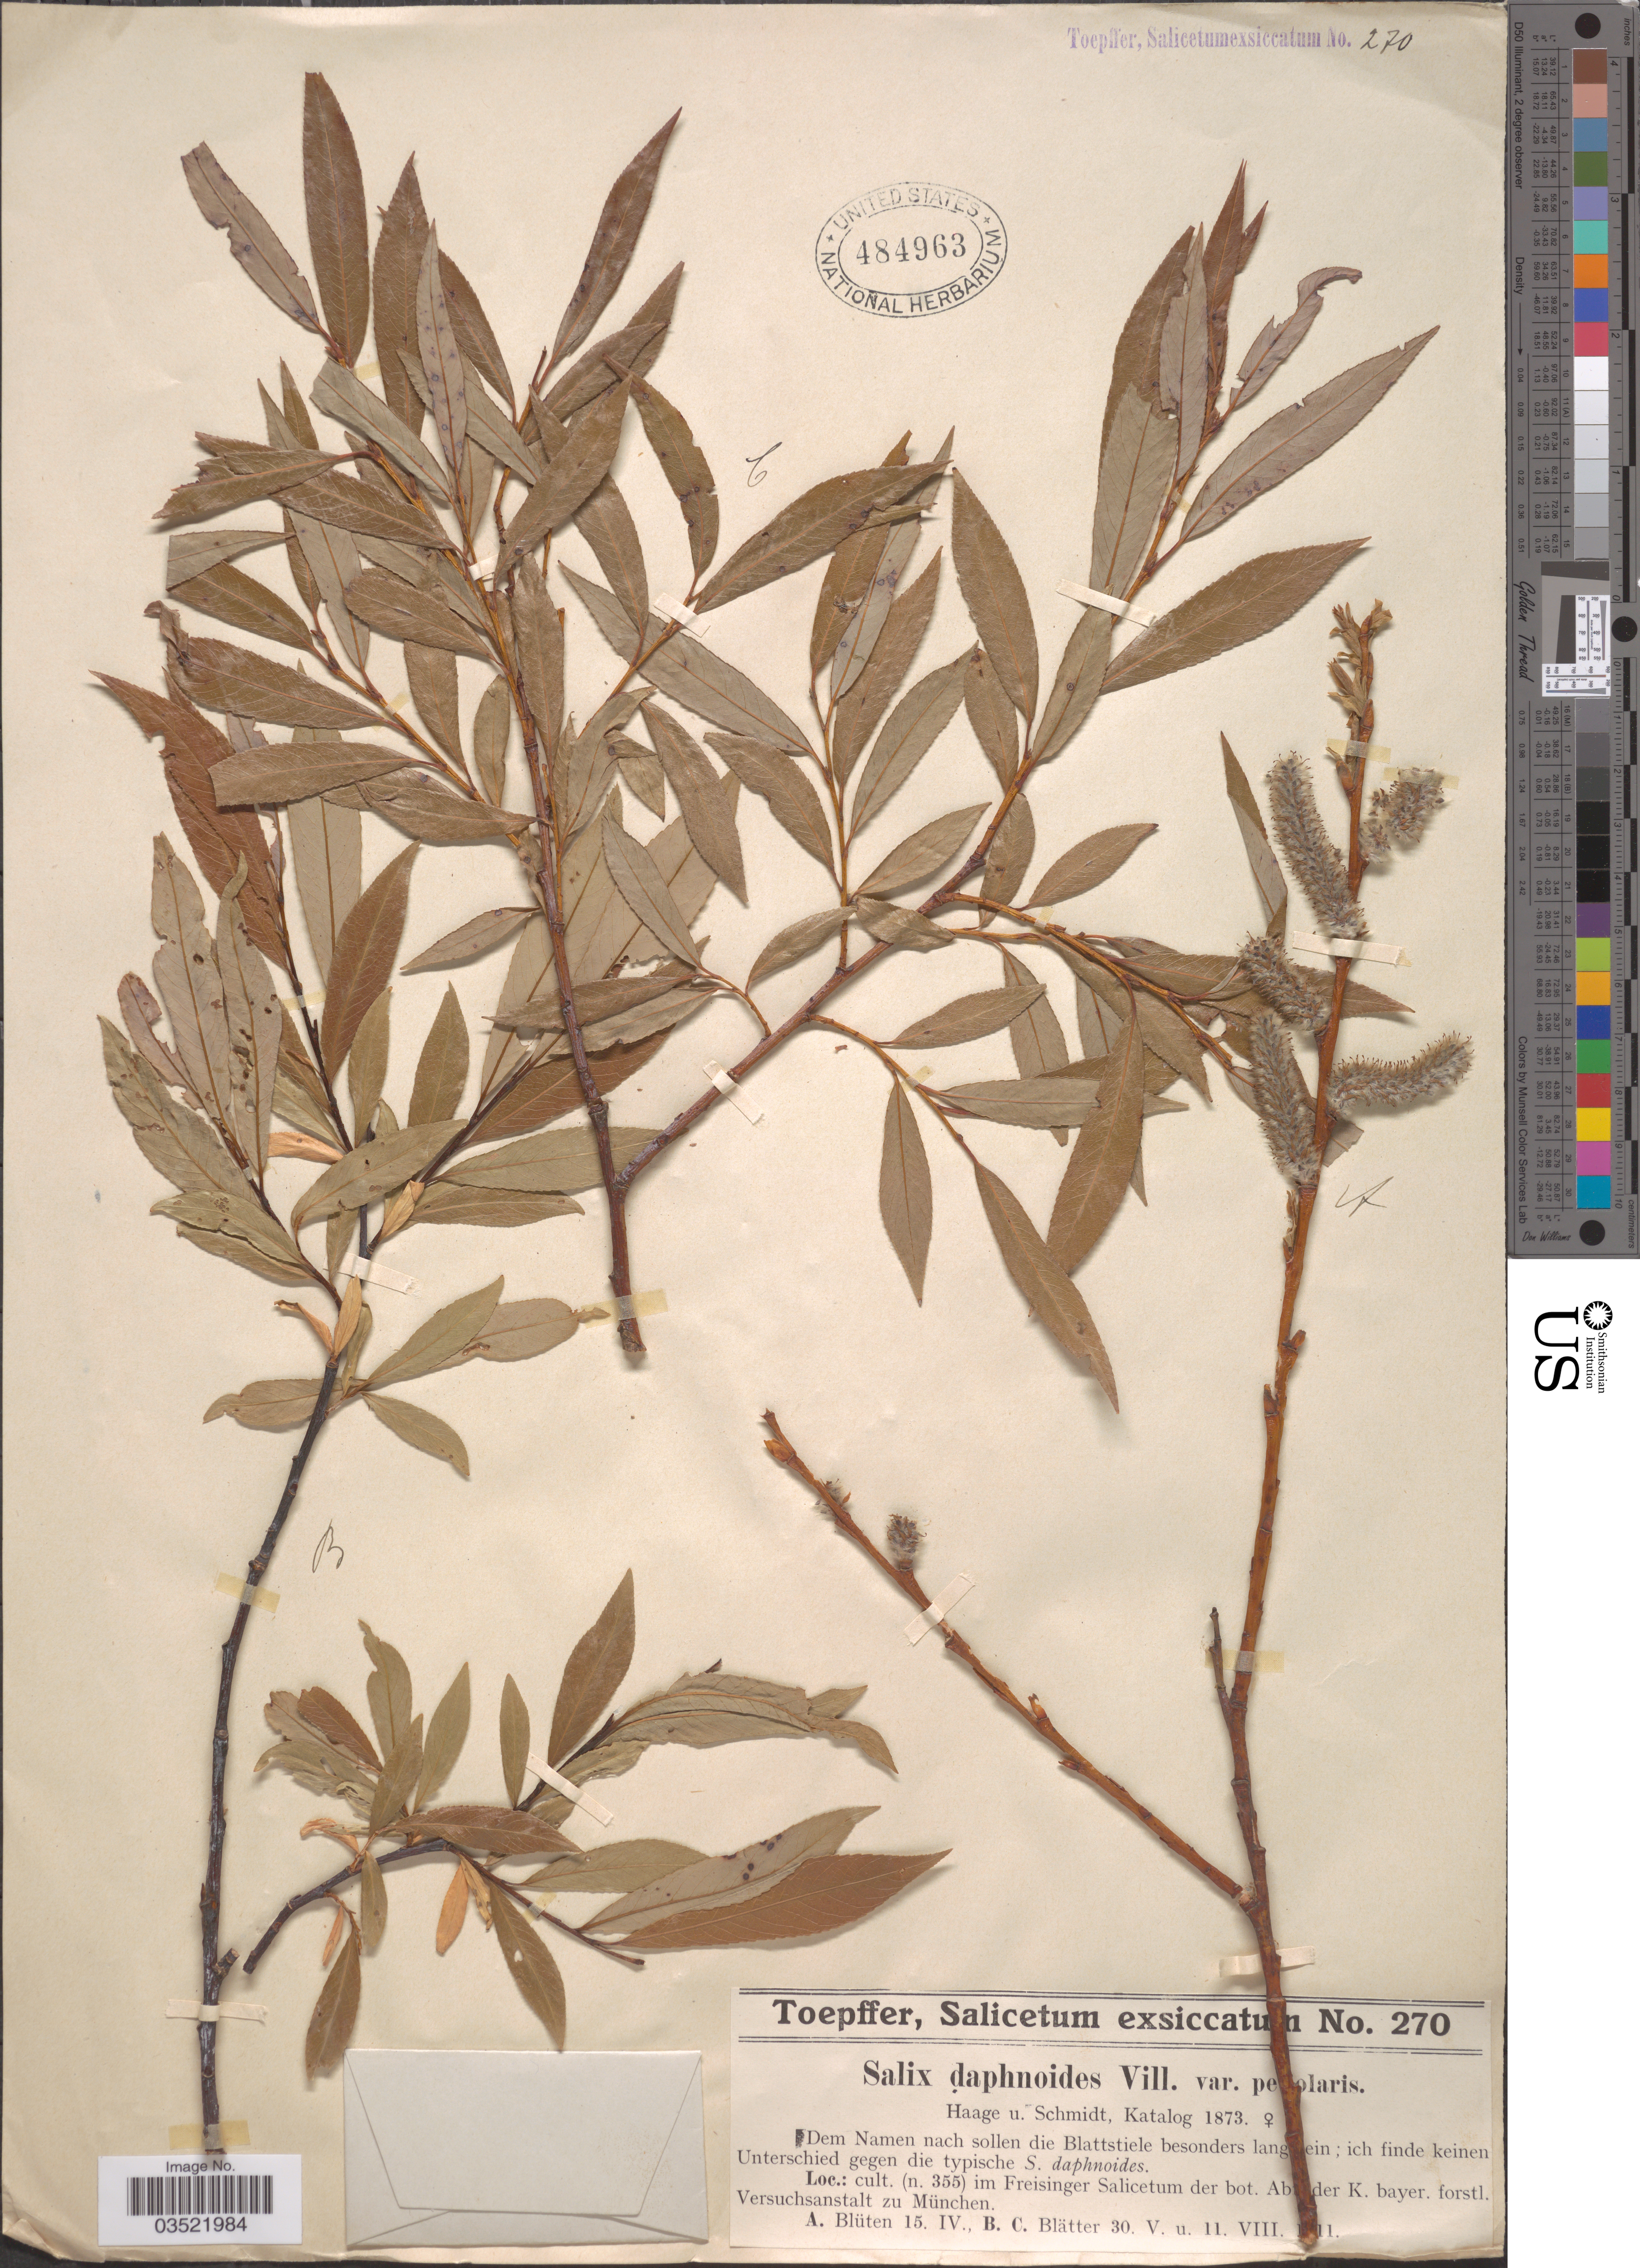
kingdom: Plantae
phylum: Tracheophyta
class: Magnoliopsida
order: Malpighiales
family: Salicaceae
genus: Salix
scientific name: Salix daphnoides var. petiolaris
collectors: A. Toepffer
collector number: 270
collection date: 1911-04-15/1911-08-11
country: Germany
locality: Im Freisinger Salicetum der bot. Abt. der K. bayer forstl. Versuchsanstalt zu München.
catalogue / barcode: US 484963